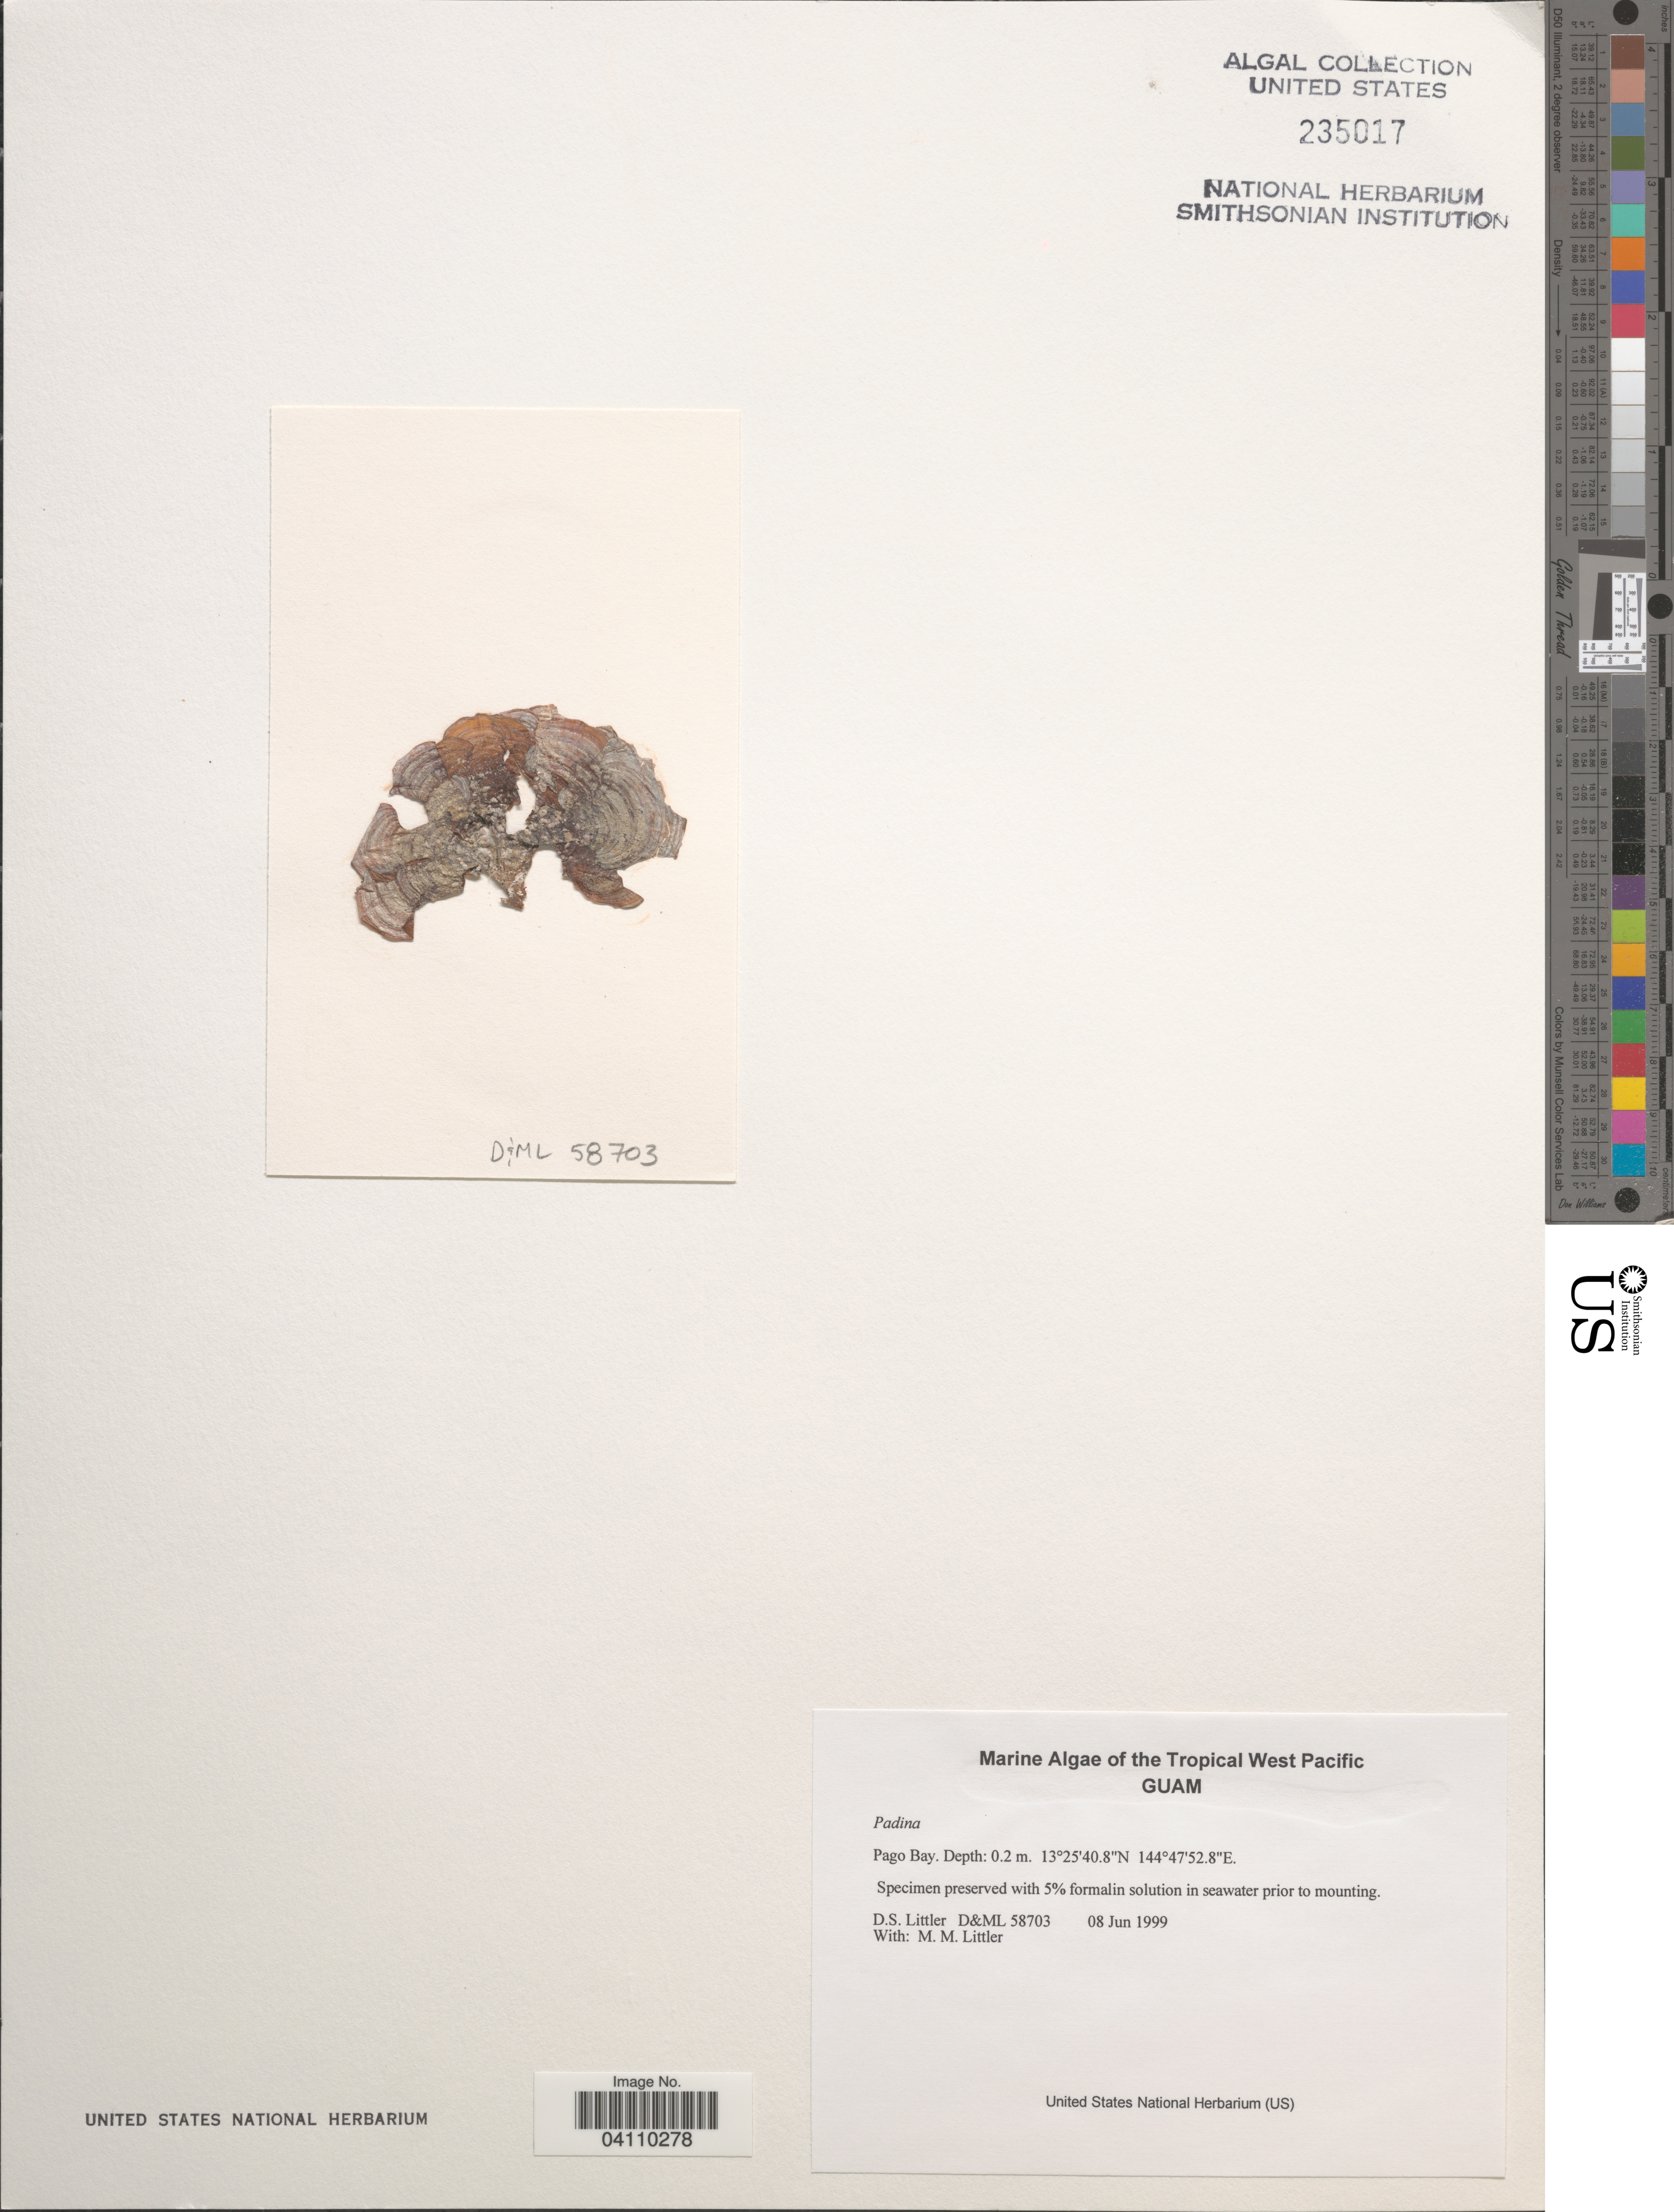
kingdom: Chromista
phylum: Ochrophyta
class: Phaeophyceae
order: Dictyotales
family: Dictyotaceae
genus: Padina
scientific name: Padina sp.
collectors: D. S. Littler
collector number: D&ML58703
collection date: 1999-06-08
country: Guam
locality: The Tropical West Pacific. Pago Bay.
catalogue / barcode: US 235017